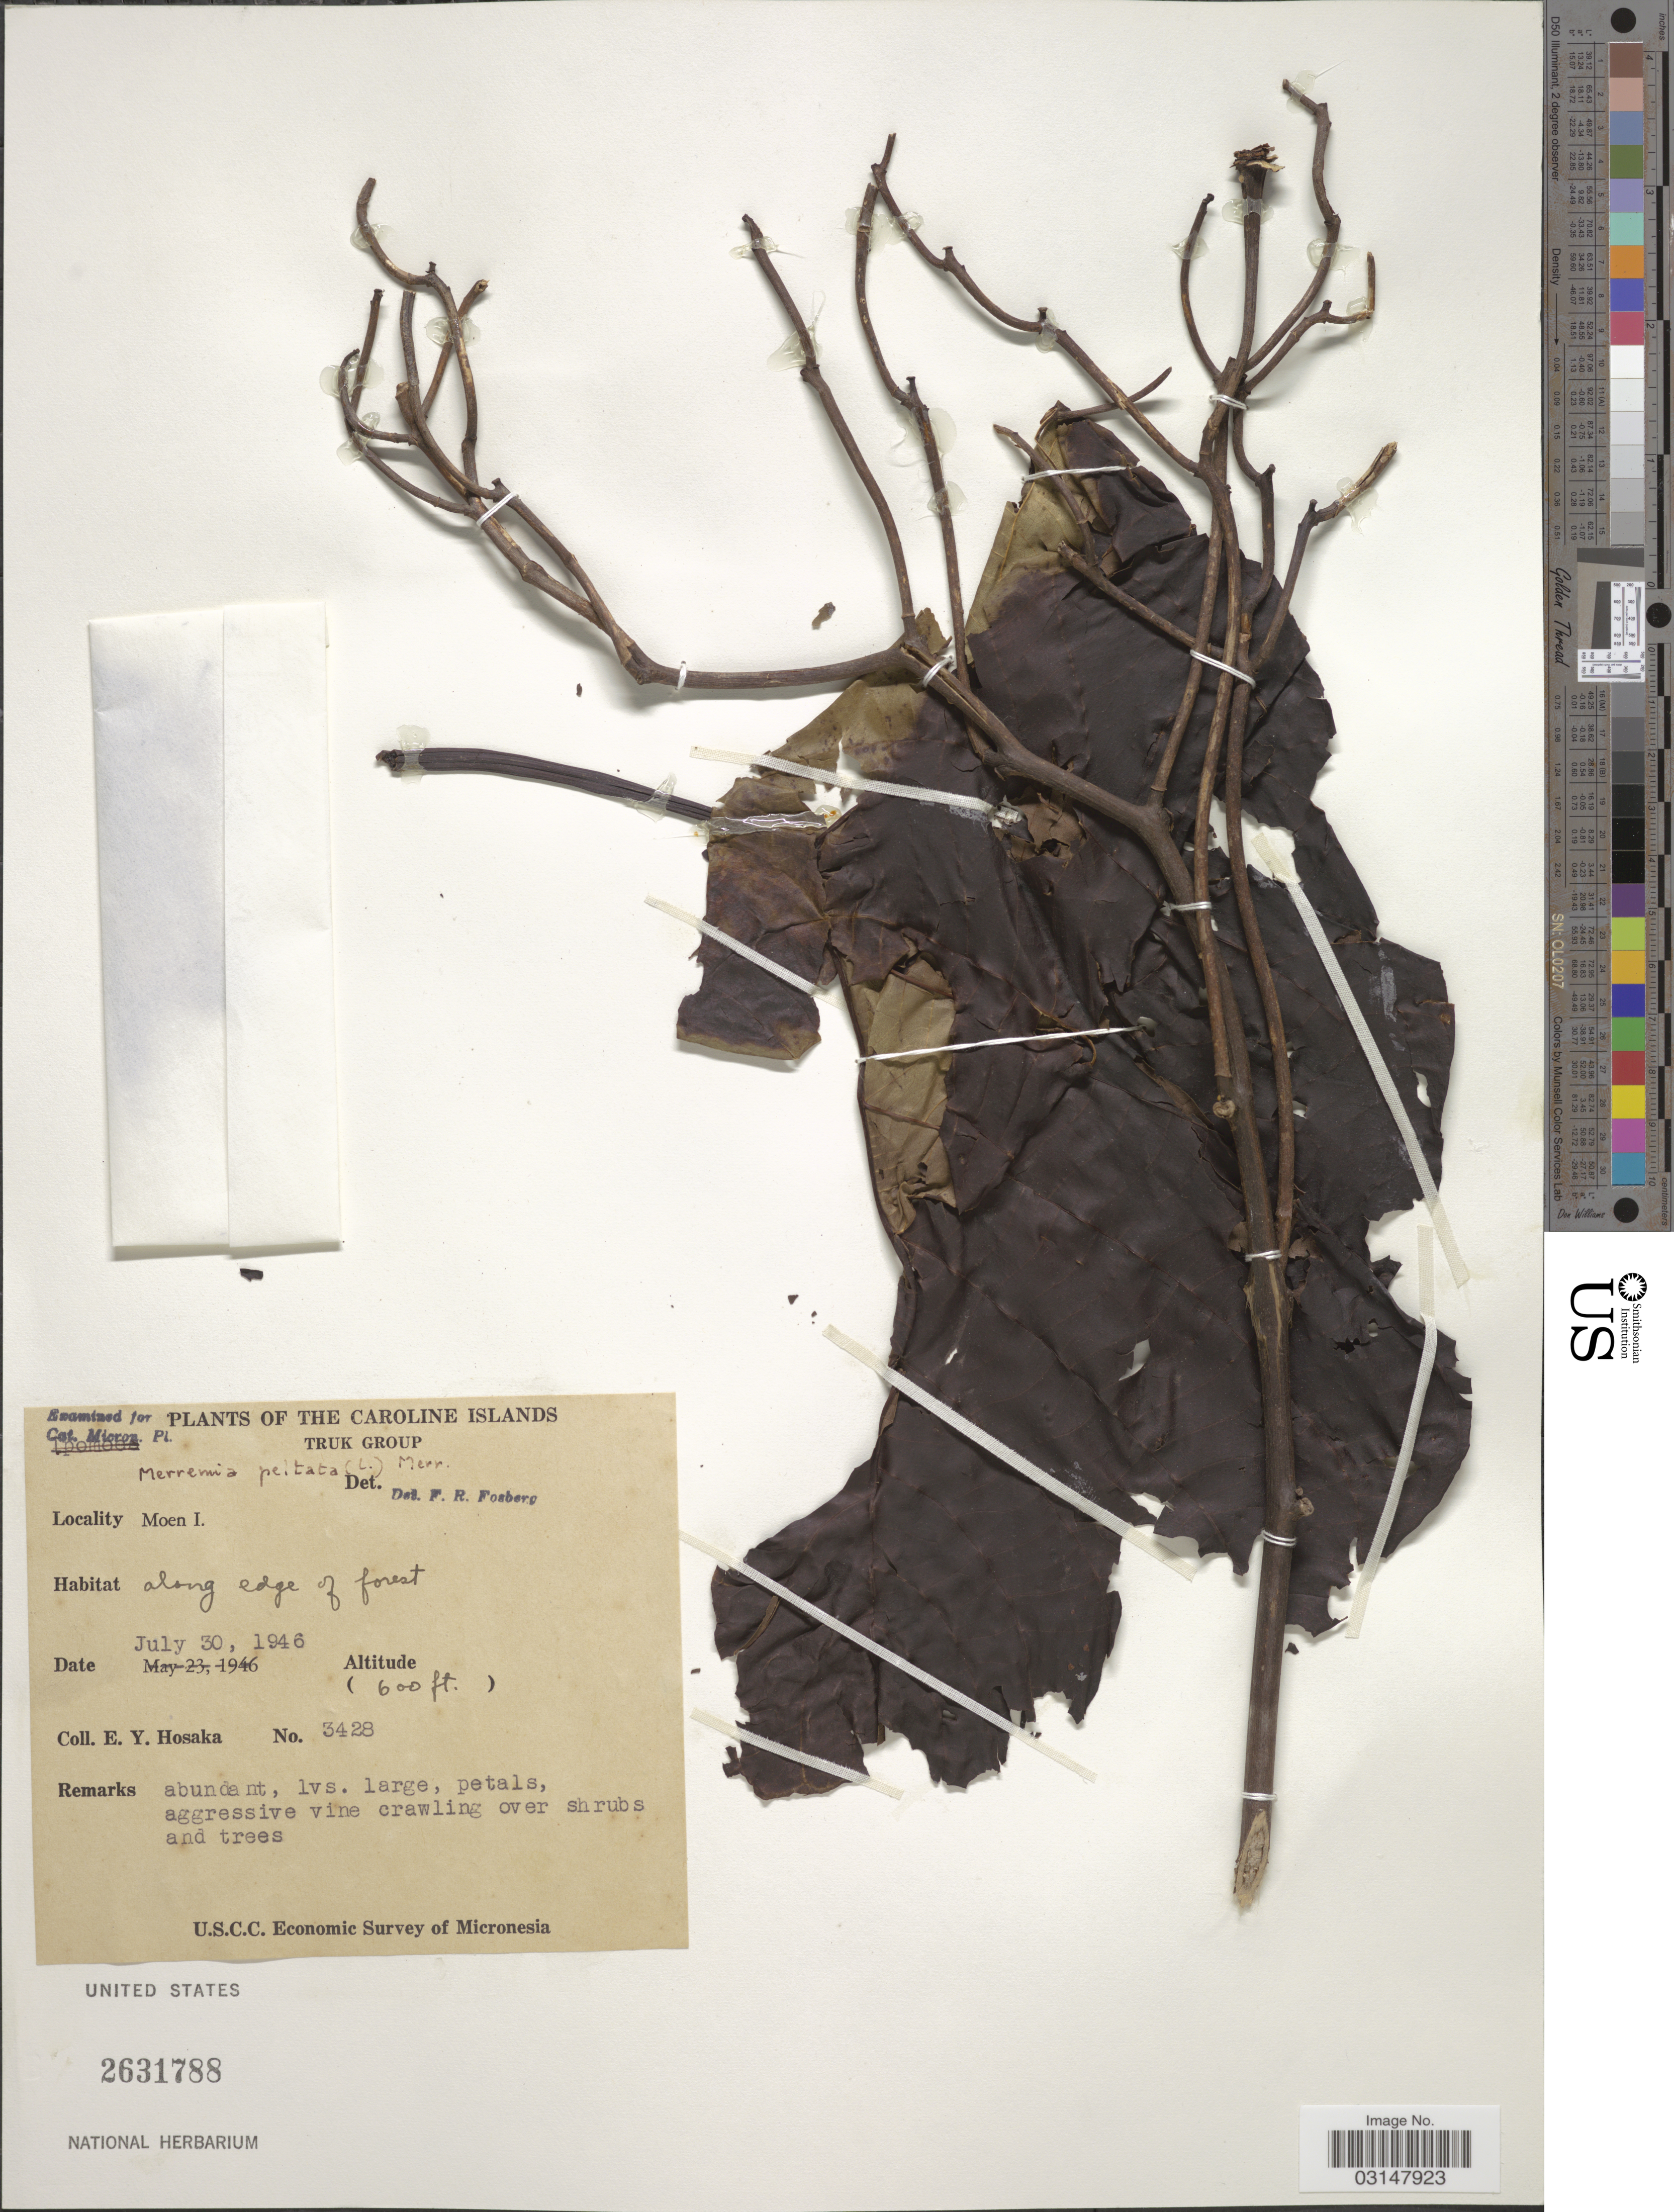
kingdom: Plantae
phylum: Tracheophyta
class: Magnoliopsida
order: Solanales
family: Convolvulaceae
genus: Decalobanthus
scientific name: Decalobanthus peltatus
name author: (L.) A. R. Simões & Staples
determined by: Wagner, W. L., (BOT), Smithsonian Institution - National Museum of Natural History (UNITED STATES)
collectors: E. Y. Hosaka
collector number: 3428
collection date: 1946-07-30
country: Micronesia, Federated States of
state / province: Truk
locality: The Caroline Islands. Truk Group. Moen I.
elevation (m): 183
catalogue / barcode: US 2631788